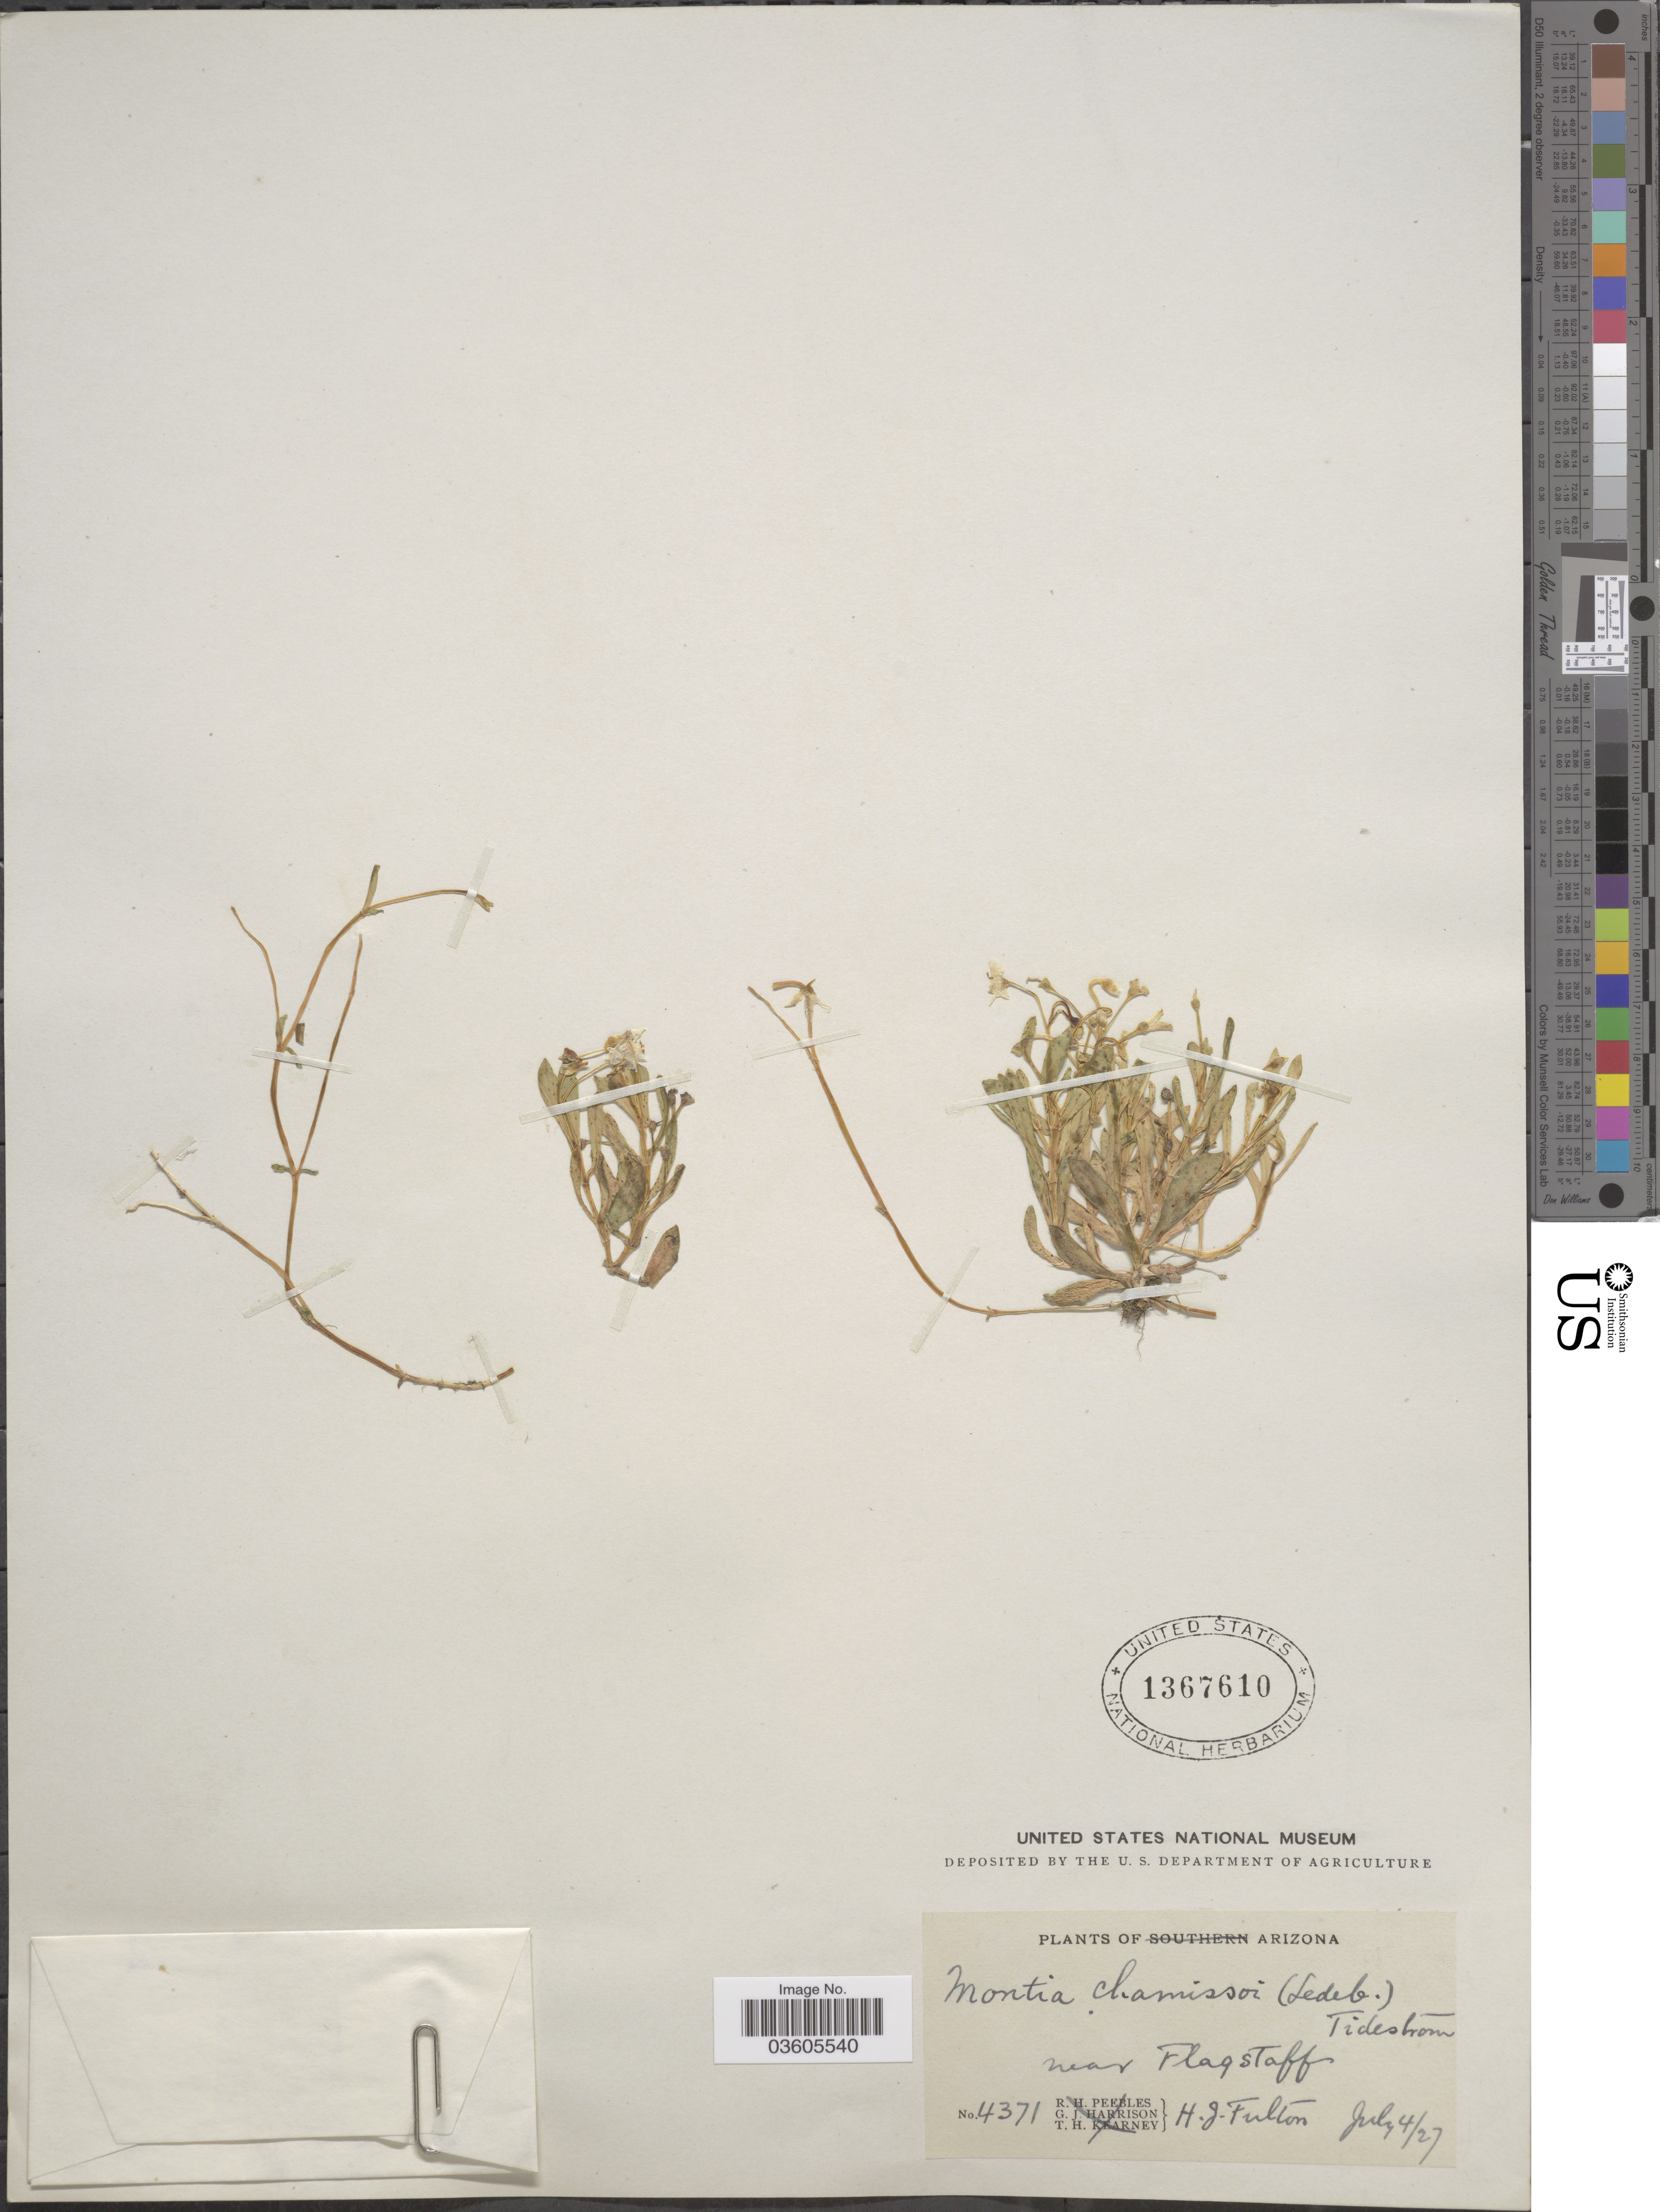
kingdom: Plantae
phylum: Tracheophyta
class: Magnoliopsida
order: Caryophyllales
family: Montiaceae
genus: Montia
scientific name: Montia chamissoi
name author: (Ledeb. ex Spreng.) Greene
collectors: H. Fulton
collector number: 4371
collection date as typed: Transcribed d/m/y: 4/7/27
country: United States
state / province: Arizona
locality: Near Flagstaff.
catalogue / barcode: US 1367610